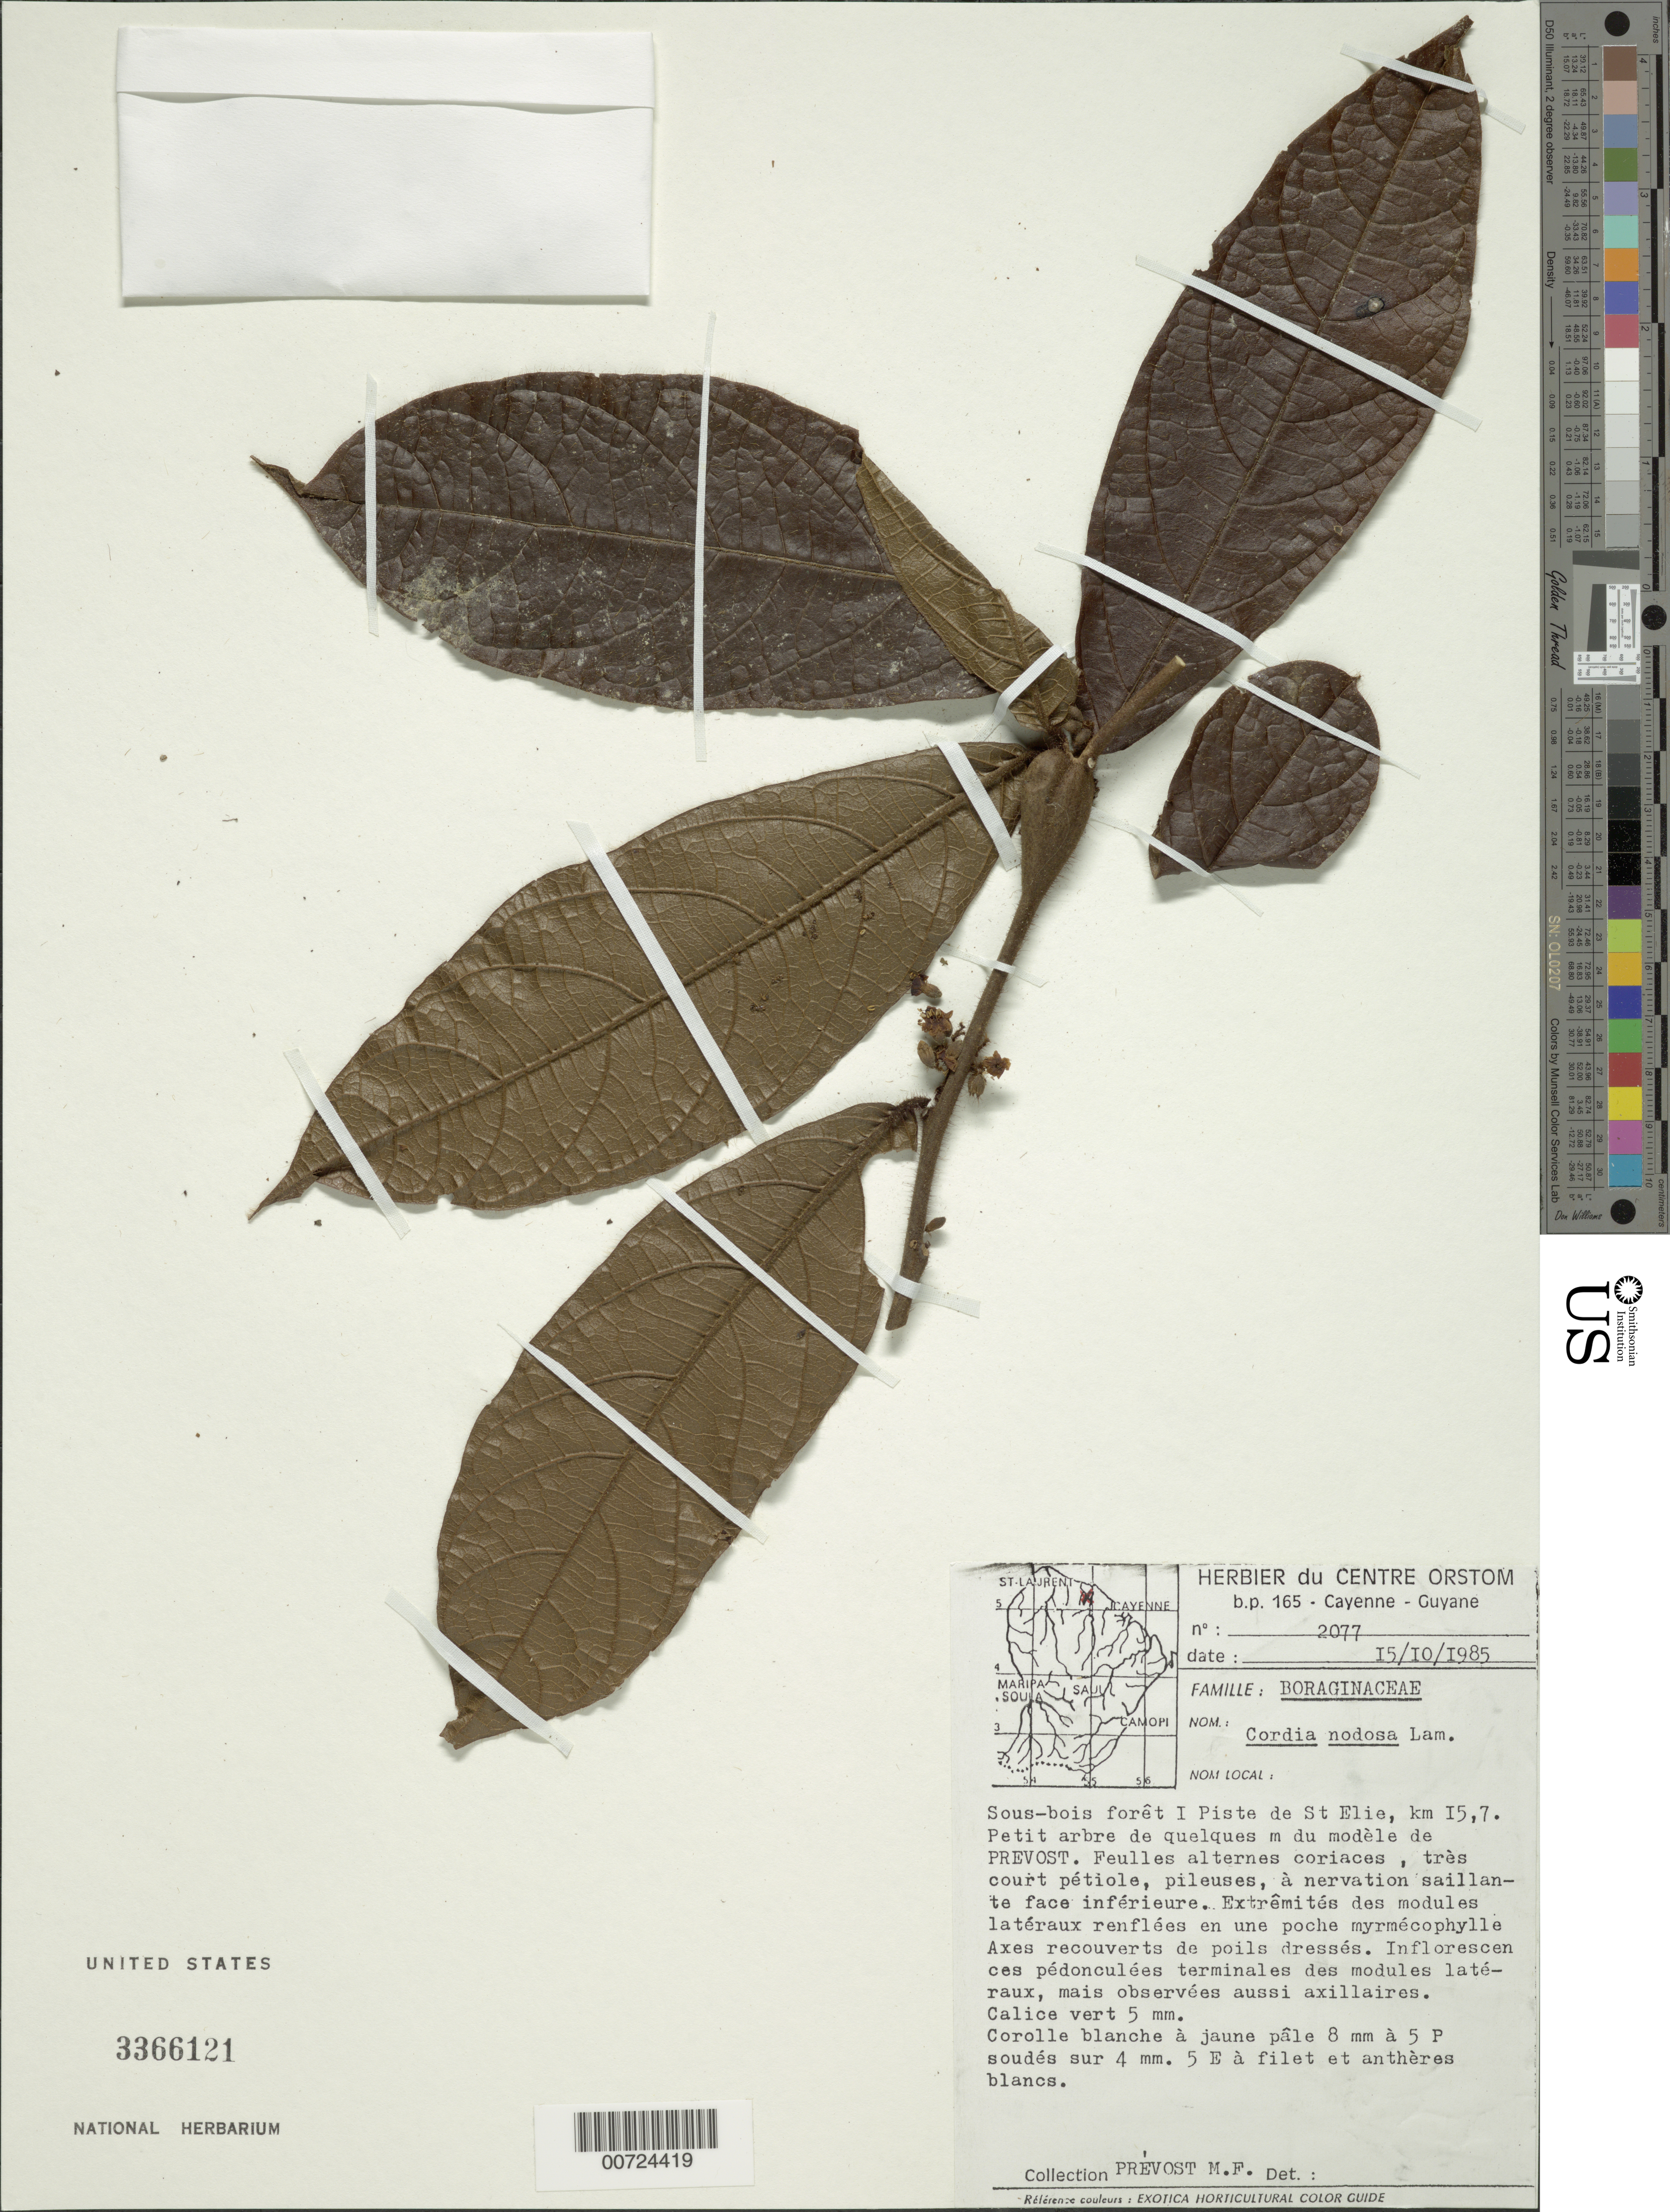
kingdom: Plantae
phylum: Tracheophyta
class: Magnoliopsida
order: Boraginales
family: Cordiaceae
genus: Cordia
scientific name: Cordia nodosa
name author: Lam.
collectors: M.-F. Prévost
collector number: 2077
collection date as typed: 15-Oct-85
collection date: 1985-10-15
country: French Guiana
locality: Piste de Saint-Élie, km 15.7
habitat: Forest understory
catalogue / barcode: US 3366121